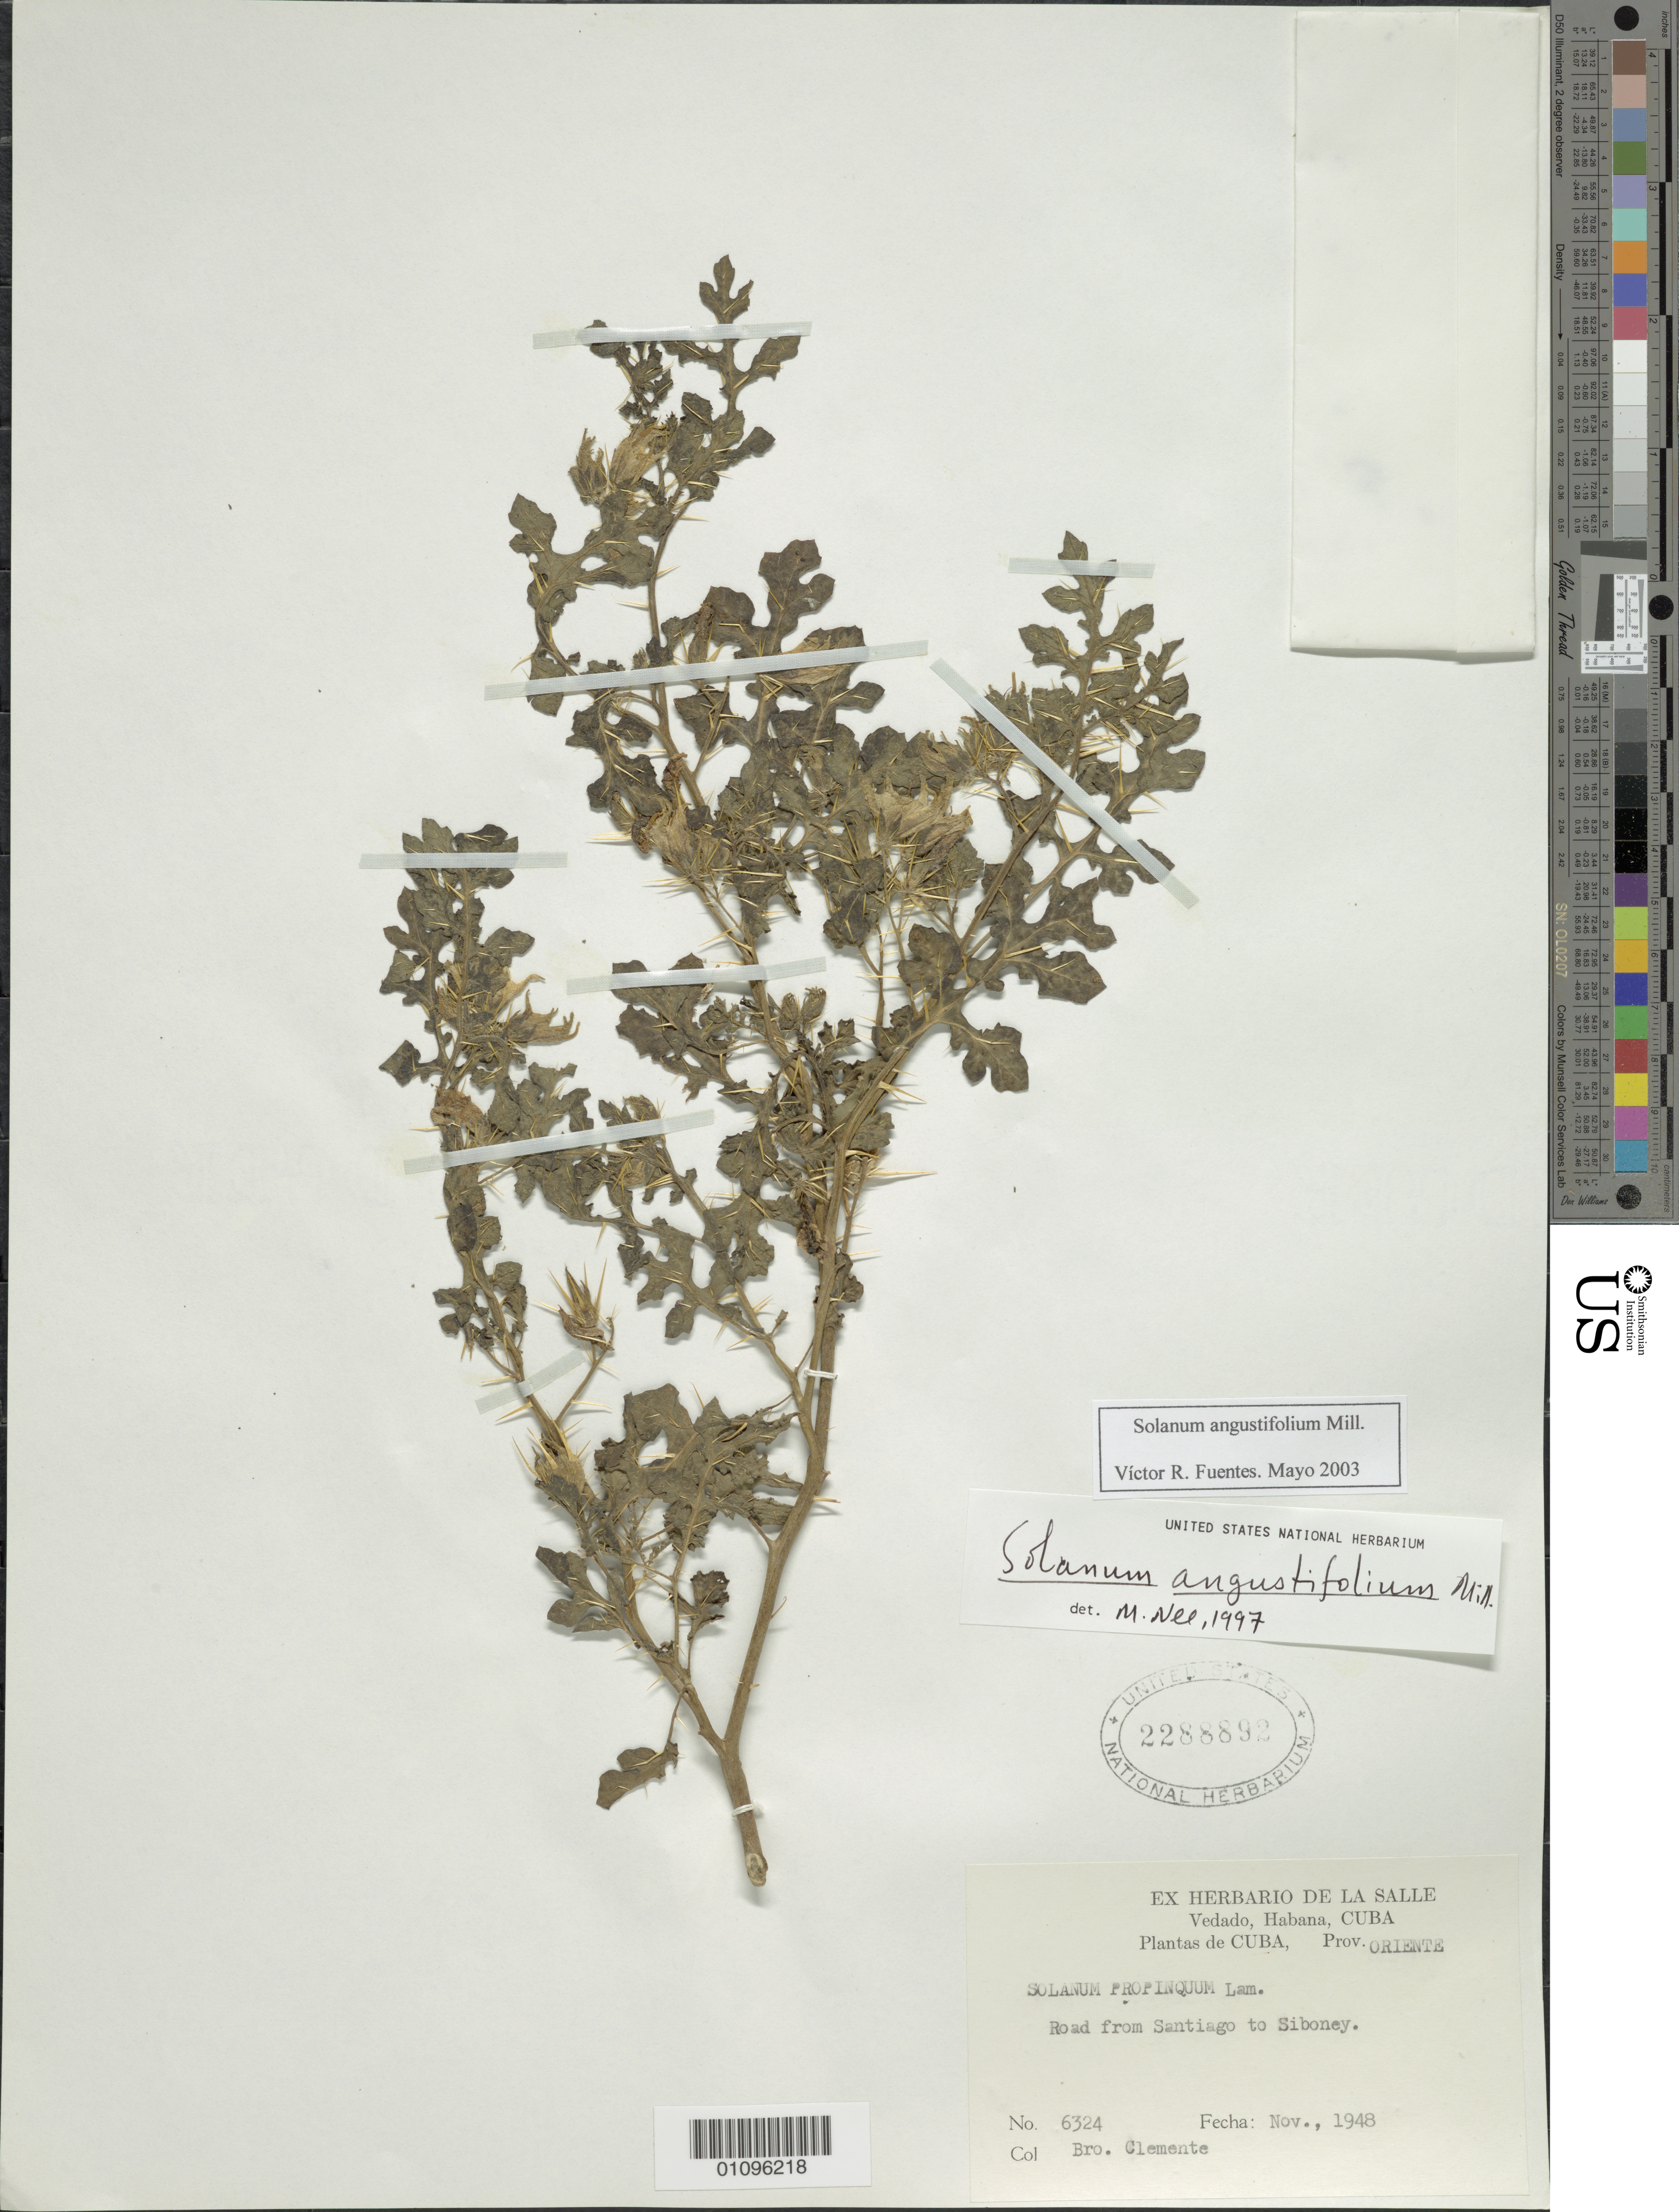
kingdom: Plantae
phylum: Tracheophyta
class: Magnoliopsida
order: Solanales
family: Solanaceae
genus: Solanum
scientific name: Solanum angustifolium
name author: Mill.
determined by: Fuentes, V. R.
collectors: Bro. Clemente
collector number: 6324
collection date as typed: Nov 1948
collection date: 1948-11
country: Cuba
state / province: Santiago de Cuba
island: Cuba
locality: Santiago to Siboney road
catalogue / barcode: US 2288892